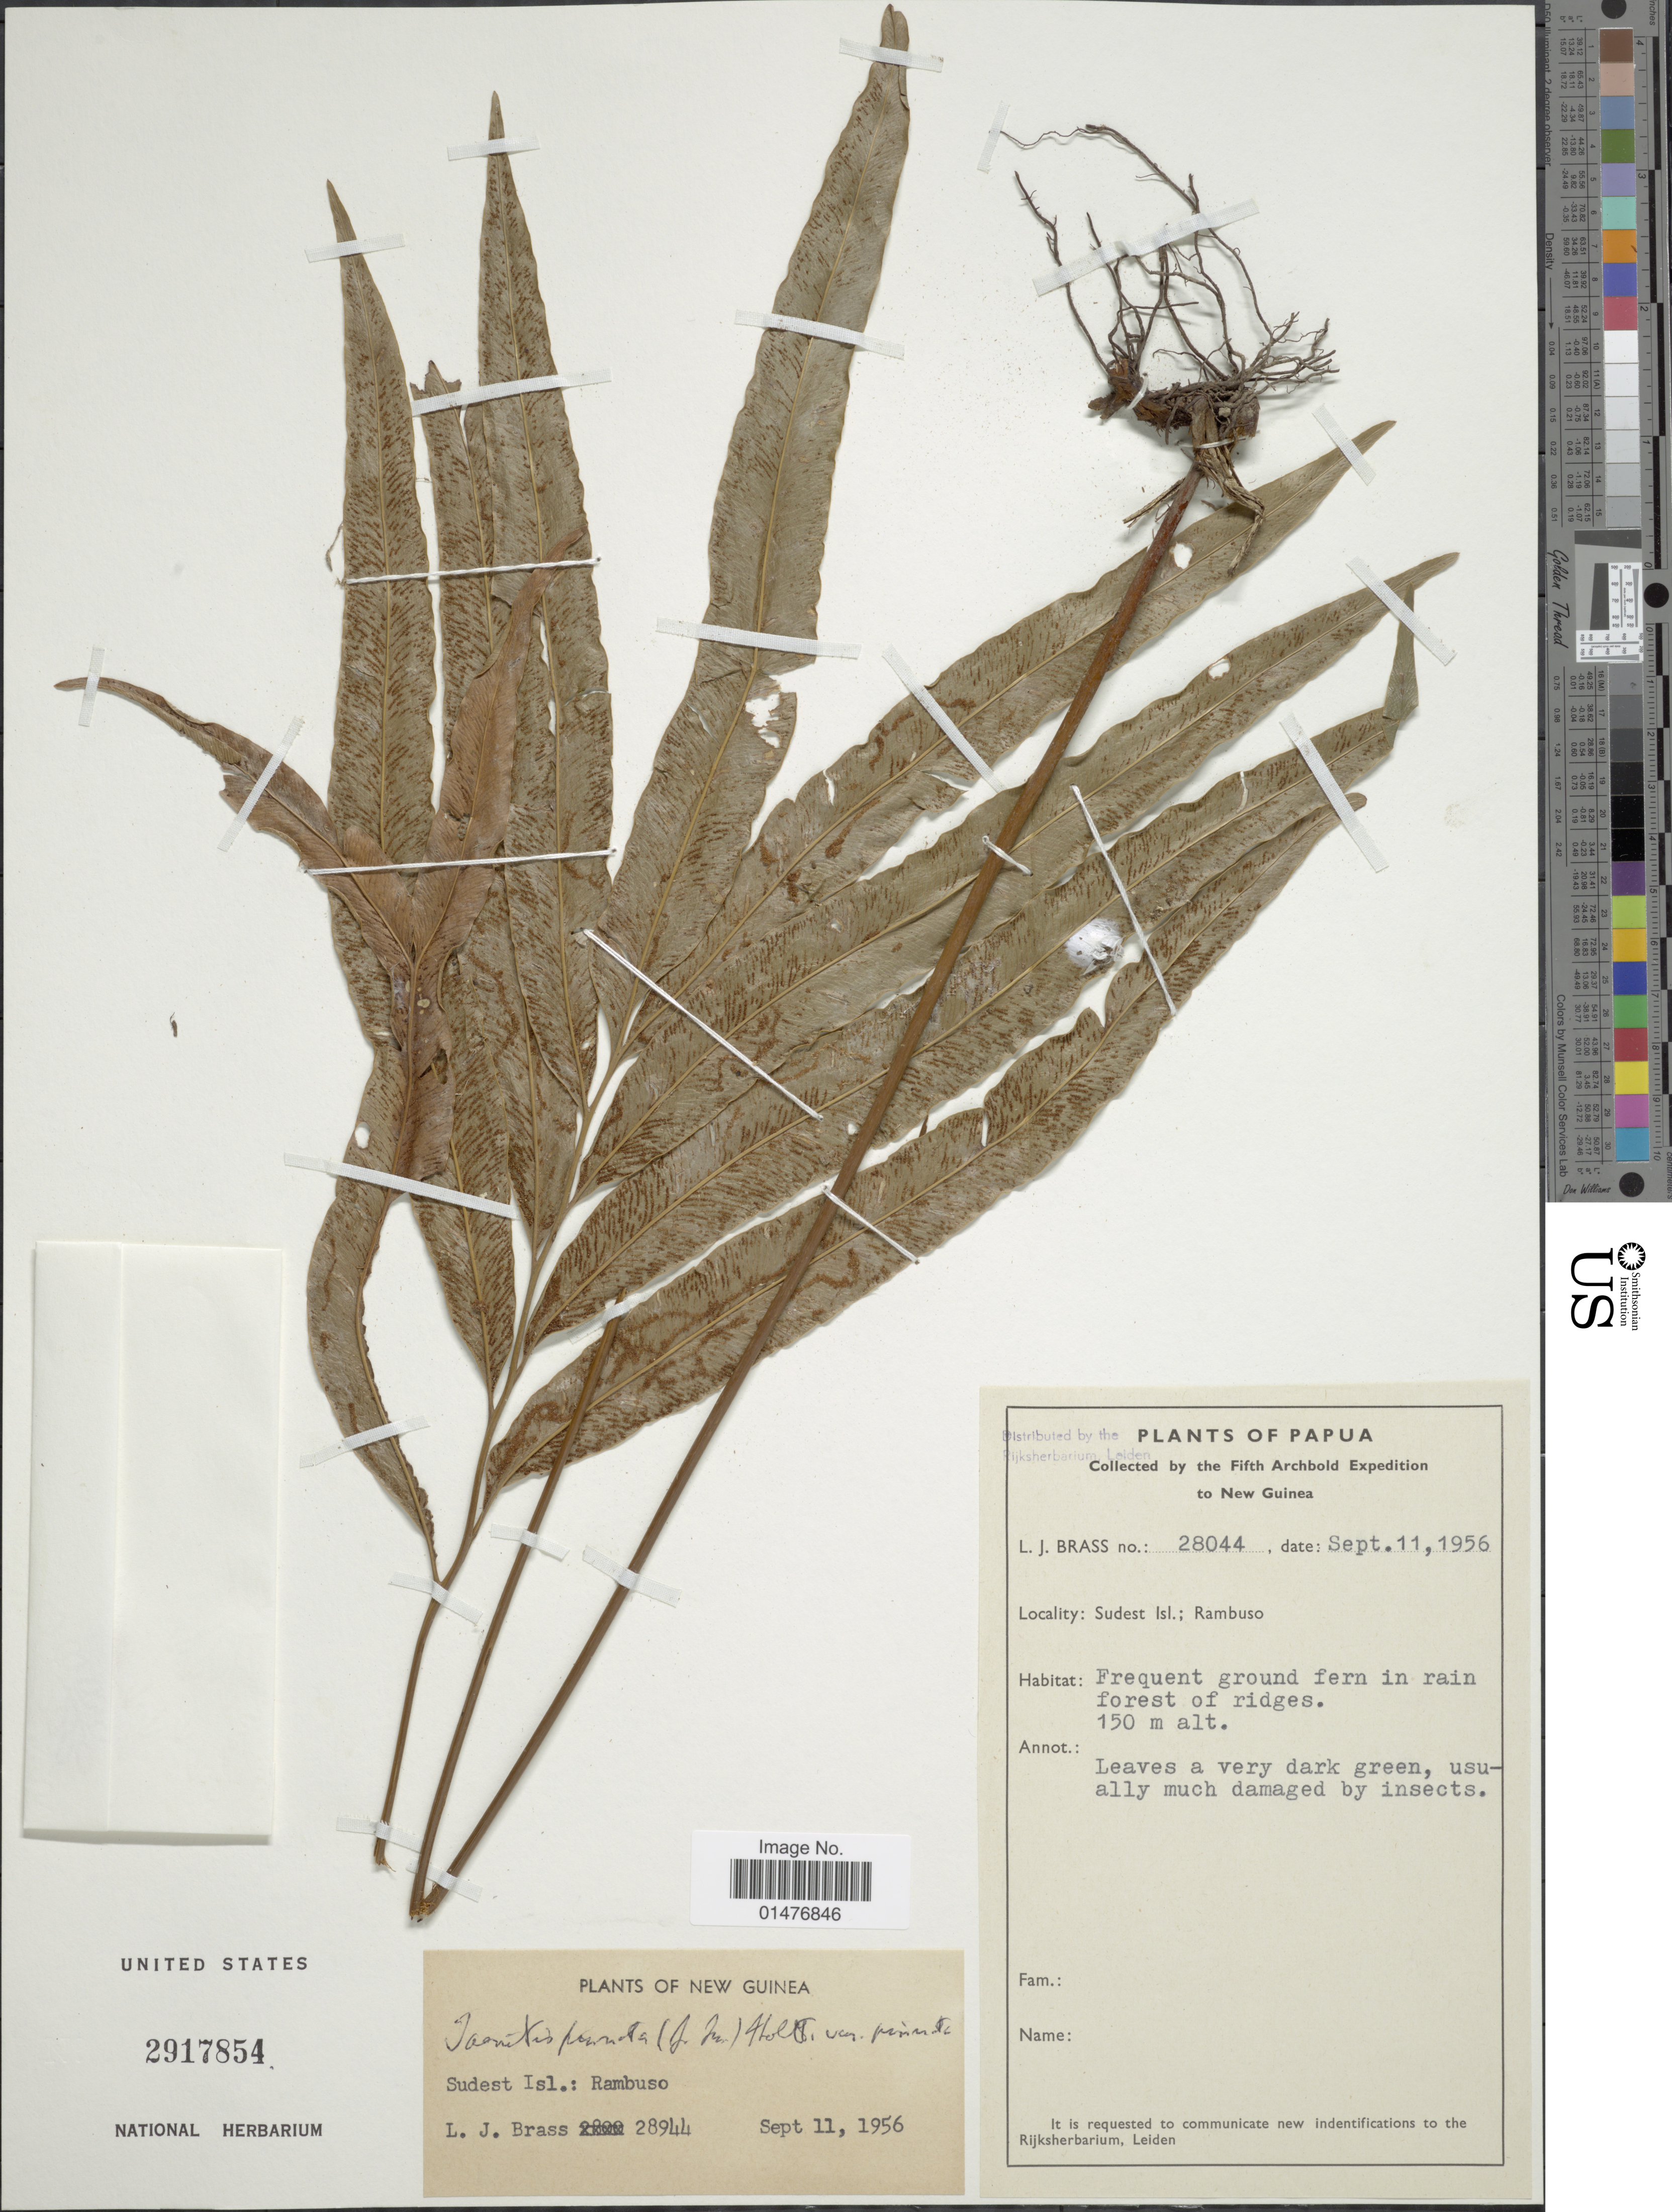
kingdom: Plantae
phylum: Tracheophyta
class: Polypodiopsida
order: Polypodiales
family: Pteridaceae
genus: Taenitis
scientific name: Taenitis pinnata var. pinnata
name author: (J. Sm.) Holttum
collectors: L. J. Brass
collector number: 28944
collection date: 1956-09-11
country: Papua New Guinea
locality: Sudest Isl.: rambuso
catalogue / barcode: US 2917854